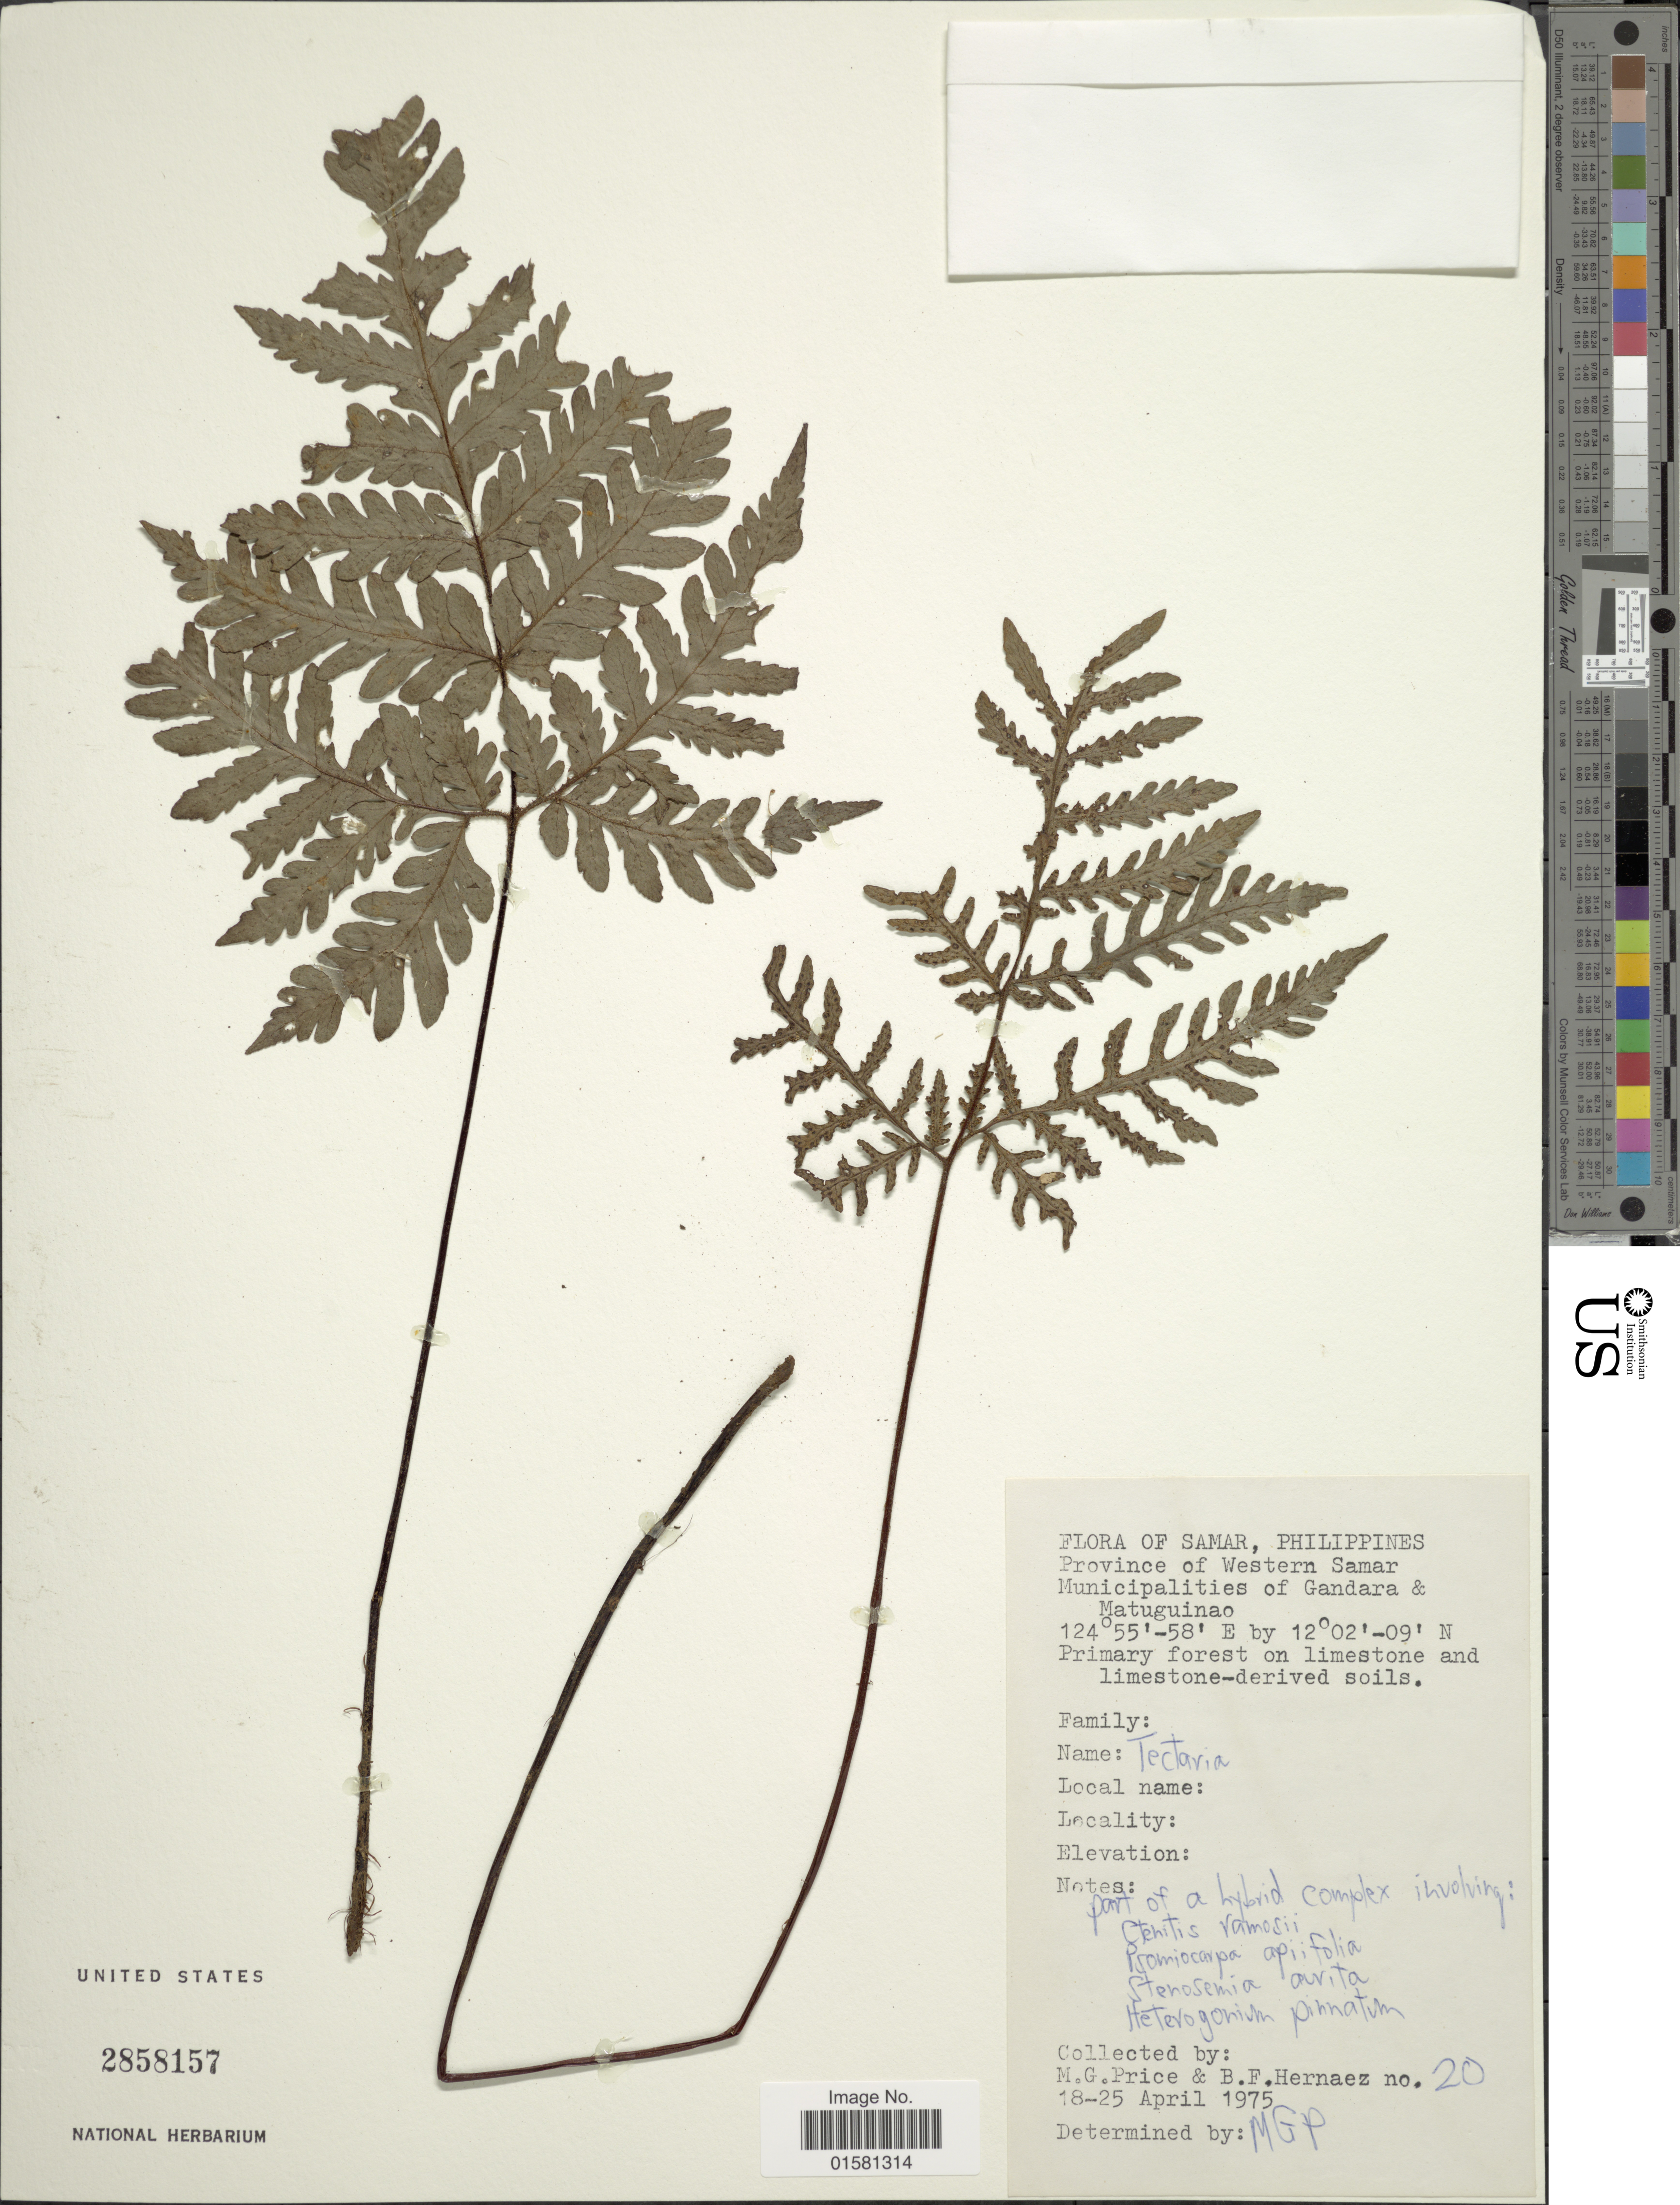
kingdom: Plantae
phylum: Tracheophyta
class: Polypodiopsida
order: Polypodiales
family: Tectariaceae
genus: Tectaria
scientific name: Tectaria sp.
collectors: M. G. Price & B. Hernaez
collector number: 20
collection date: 1975-04-18/1975-04-25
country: Philippines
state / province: Eastern Visayas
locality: Samar, Philippines, Province of Western Samar, Muncipalities of Gandara & Matuguinaoi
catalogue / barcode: US 2858157